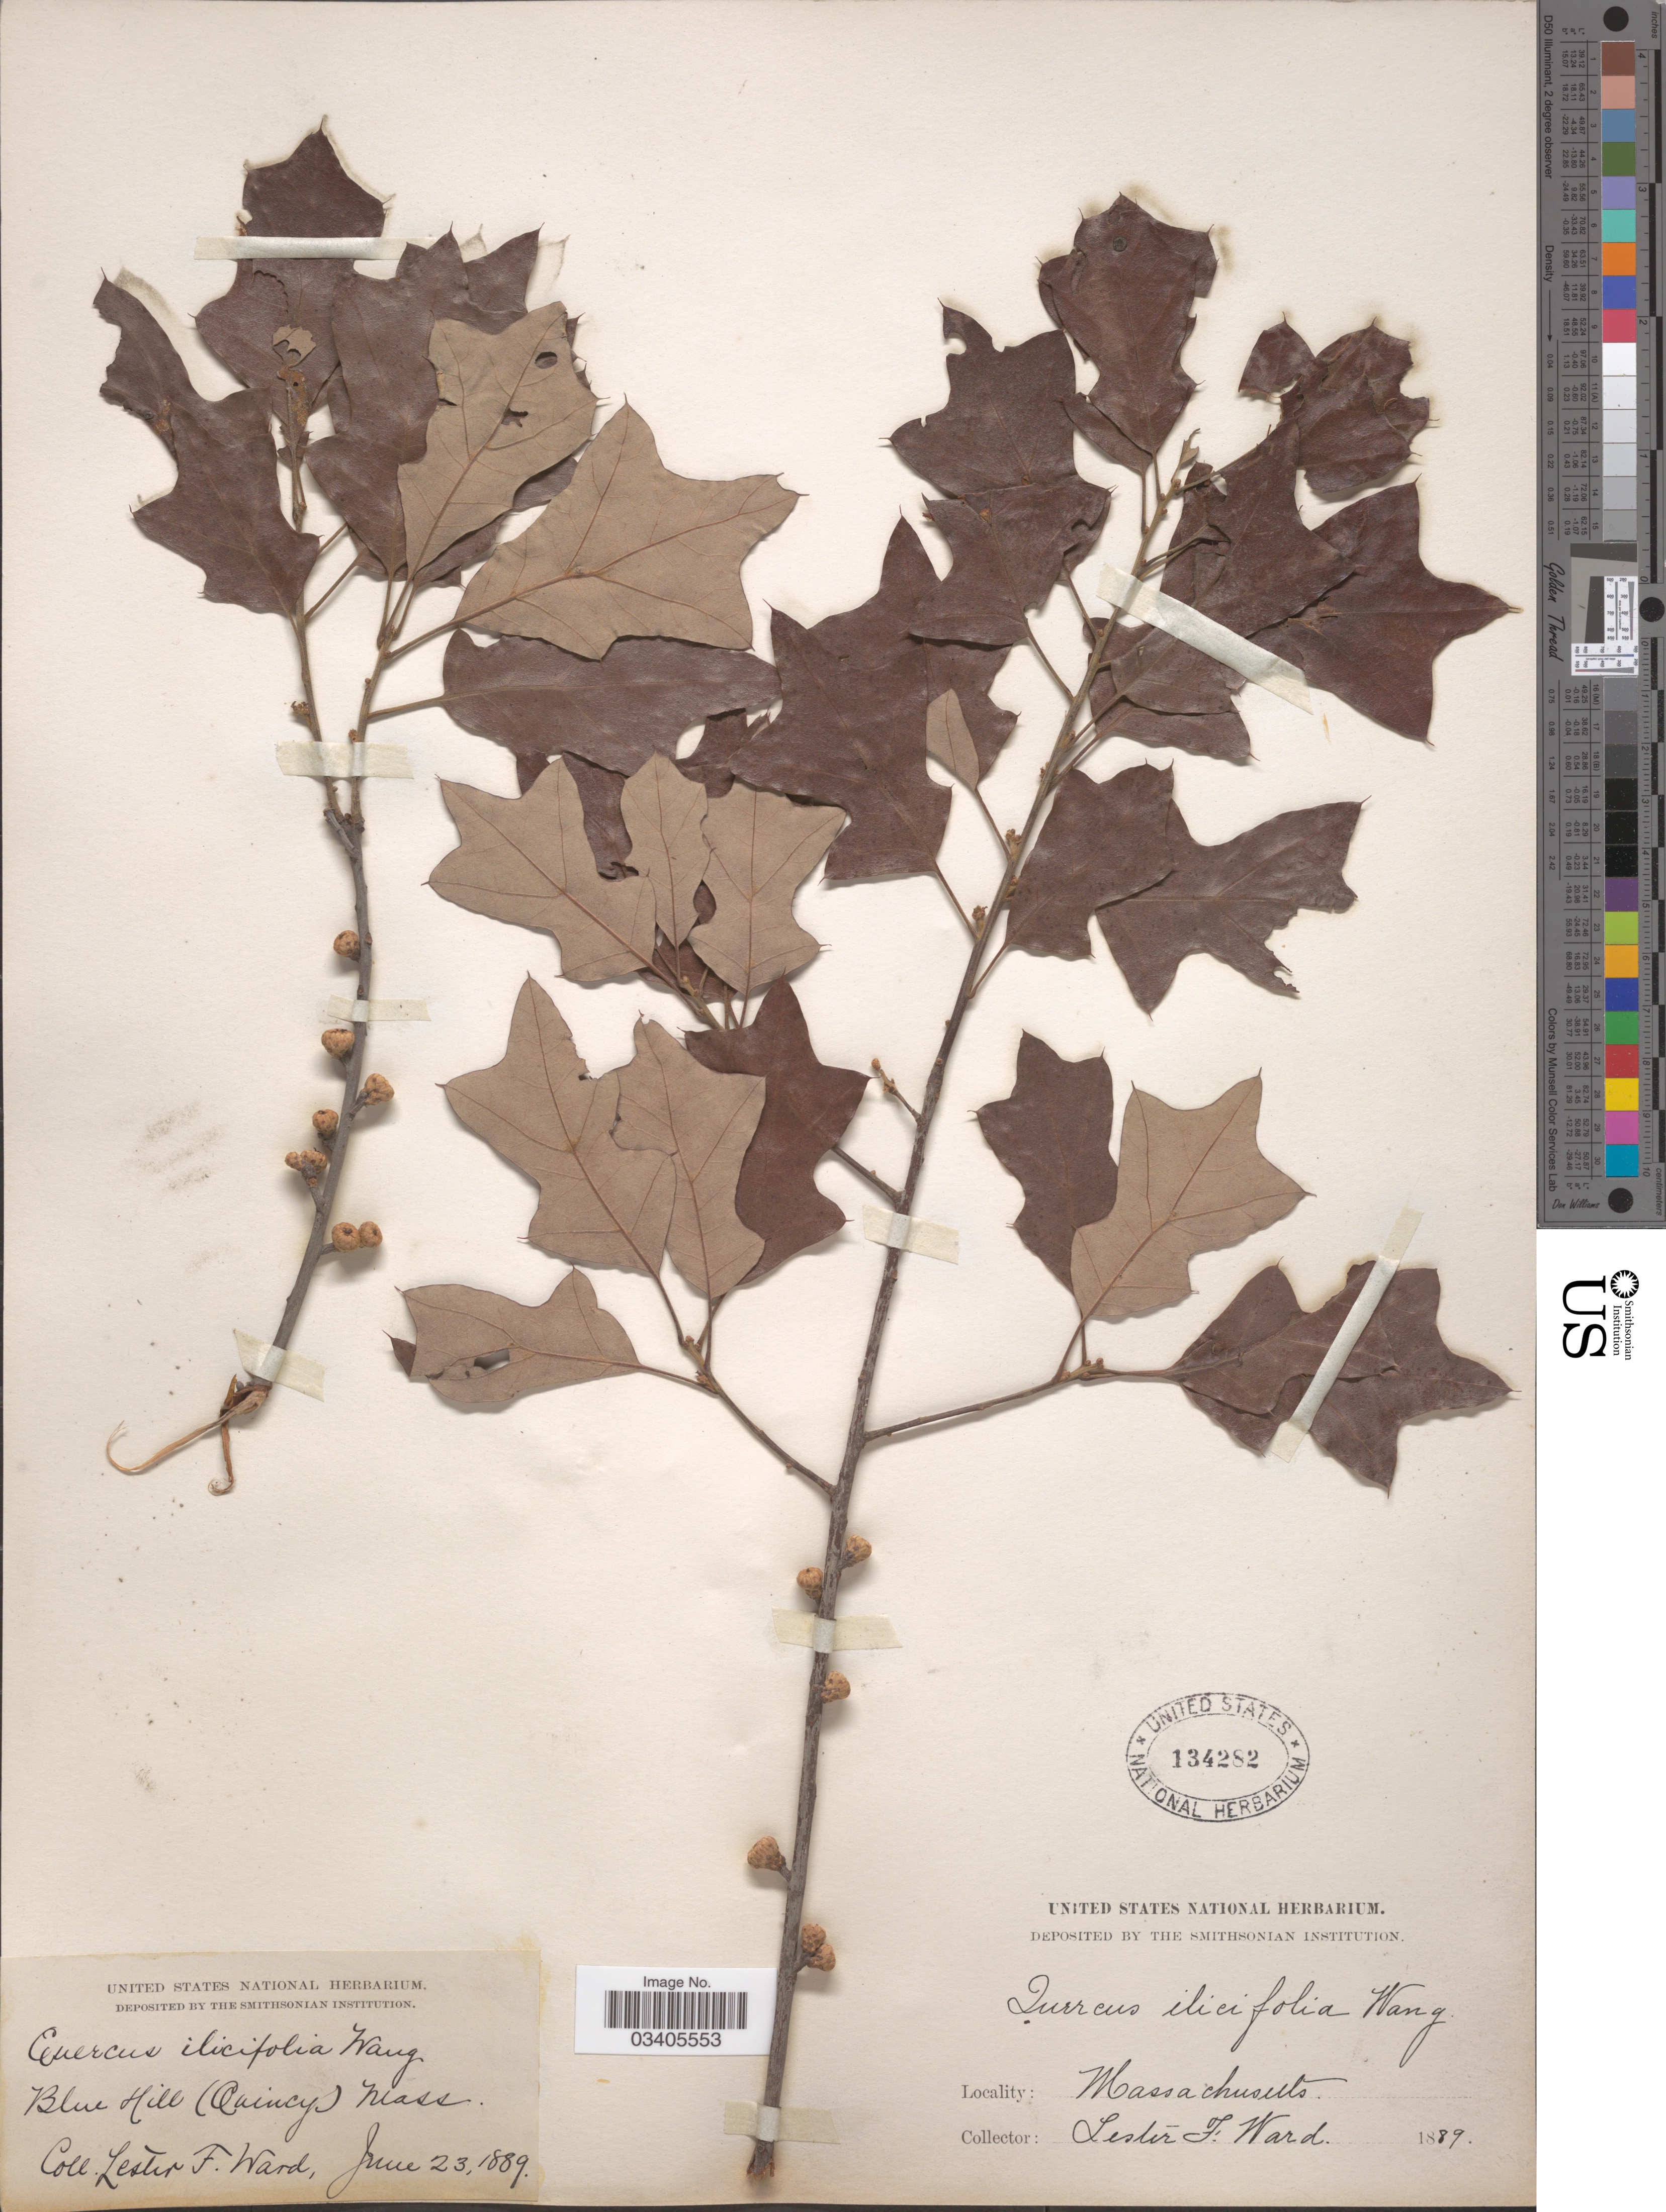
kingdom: Plantae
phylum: Tracheophyta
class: Magnoliopsida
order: Fagales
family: Fagaceae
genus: Quercus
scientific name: Quercus ilicifolia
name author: Wangenh.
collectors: L. F. Ward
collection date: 1889-06-23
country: United States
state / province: Massachusetts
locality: Blue Hill (Quincy).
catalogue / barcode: US 134282